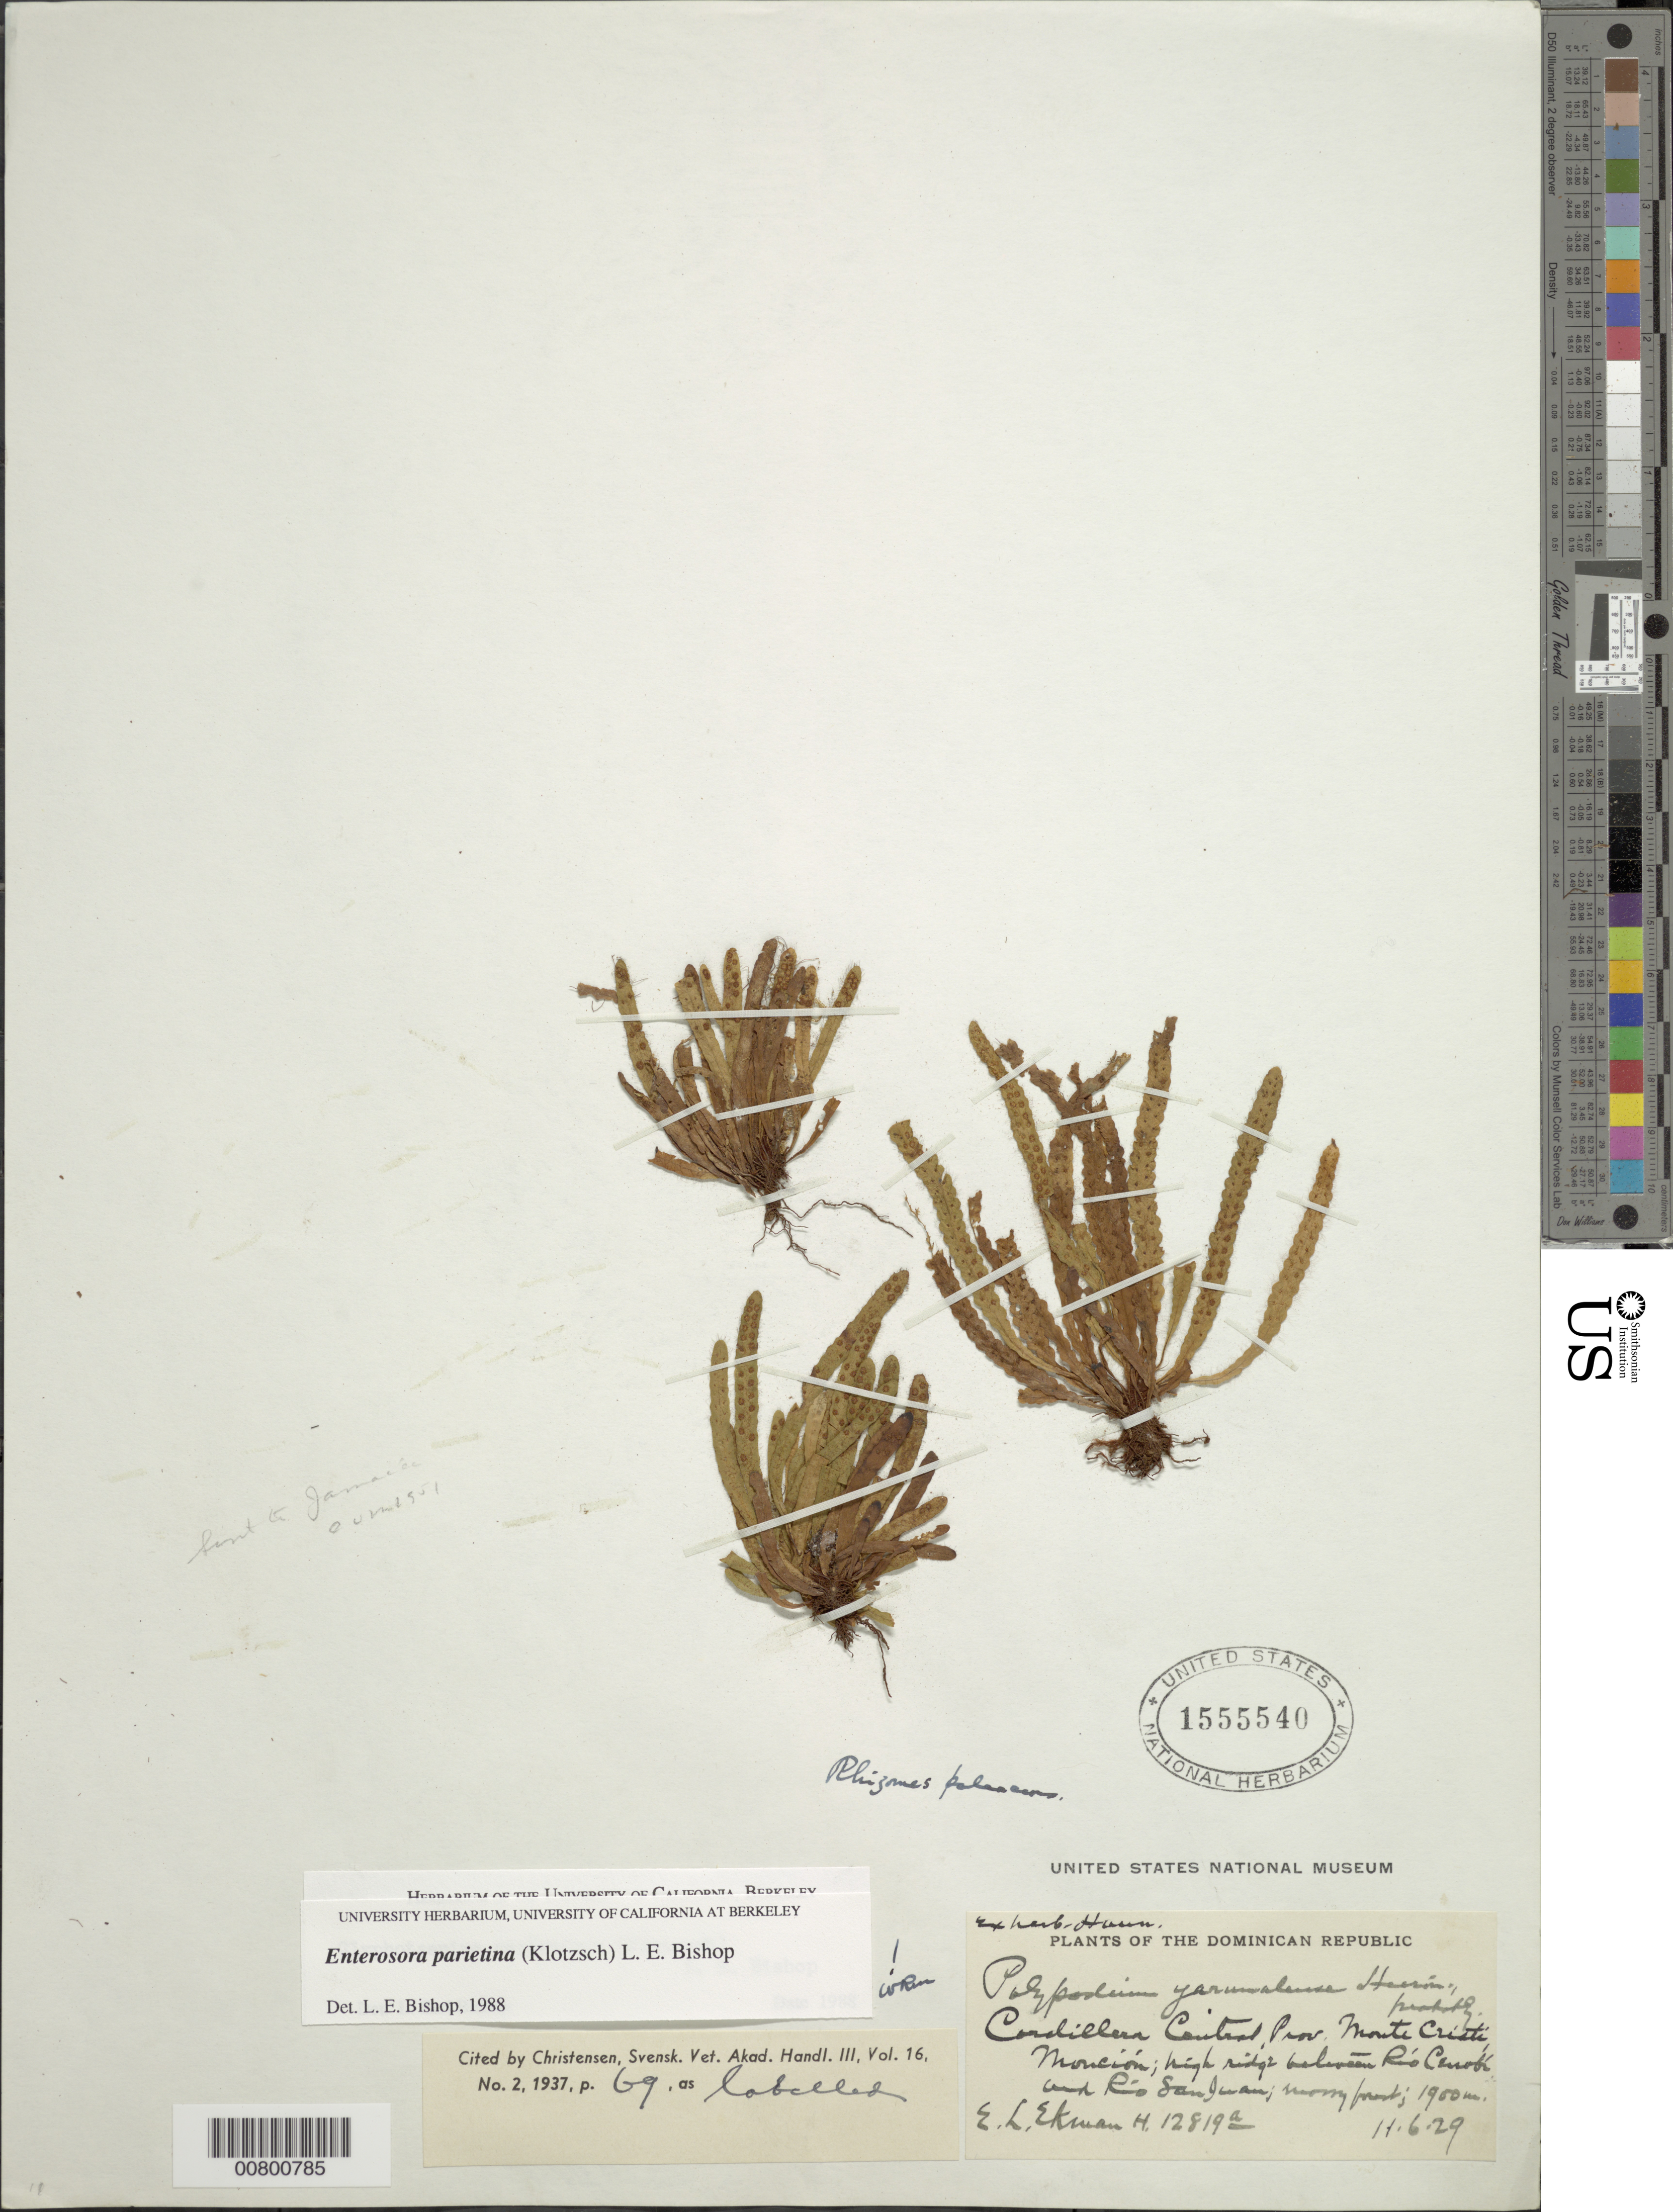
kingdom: Plantae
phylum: Tracheophyta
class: Polypodiopsida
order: Polypodiales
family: Polypodiaceae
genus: Enterosora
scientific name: Enterosora parietina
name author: (Klotzsch) L.E. Bishop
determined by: Bishop, L. E.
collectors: E. L. Ekman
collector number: H 12819a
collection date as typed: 11 Jun 1929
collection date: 1929-06-11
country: Dominican Republic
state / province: Monte Cristi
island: Hispaniola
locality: Cordillera Central, Monción, between Río Cenobí and Río San Juan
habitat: Mossy forest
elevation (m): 1900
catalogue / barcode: US 1555540